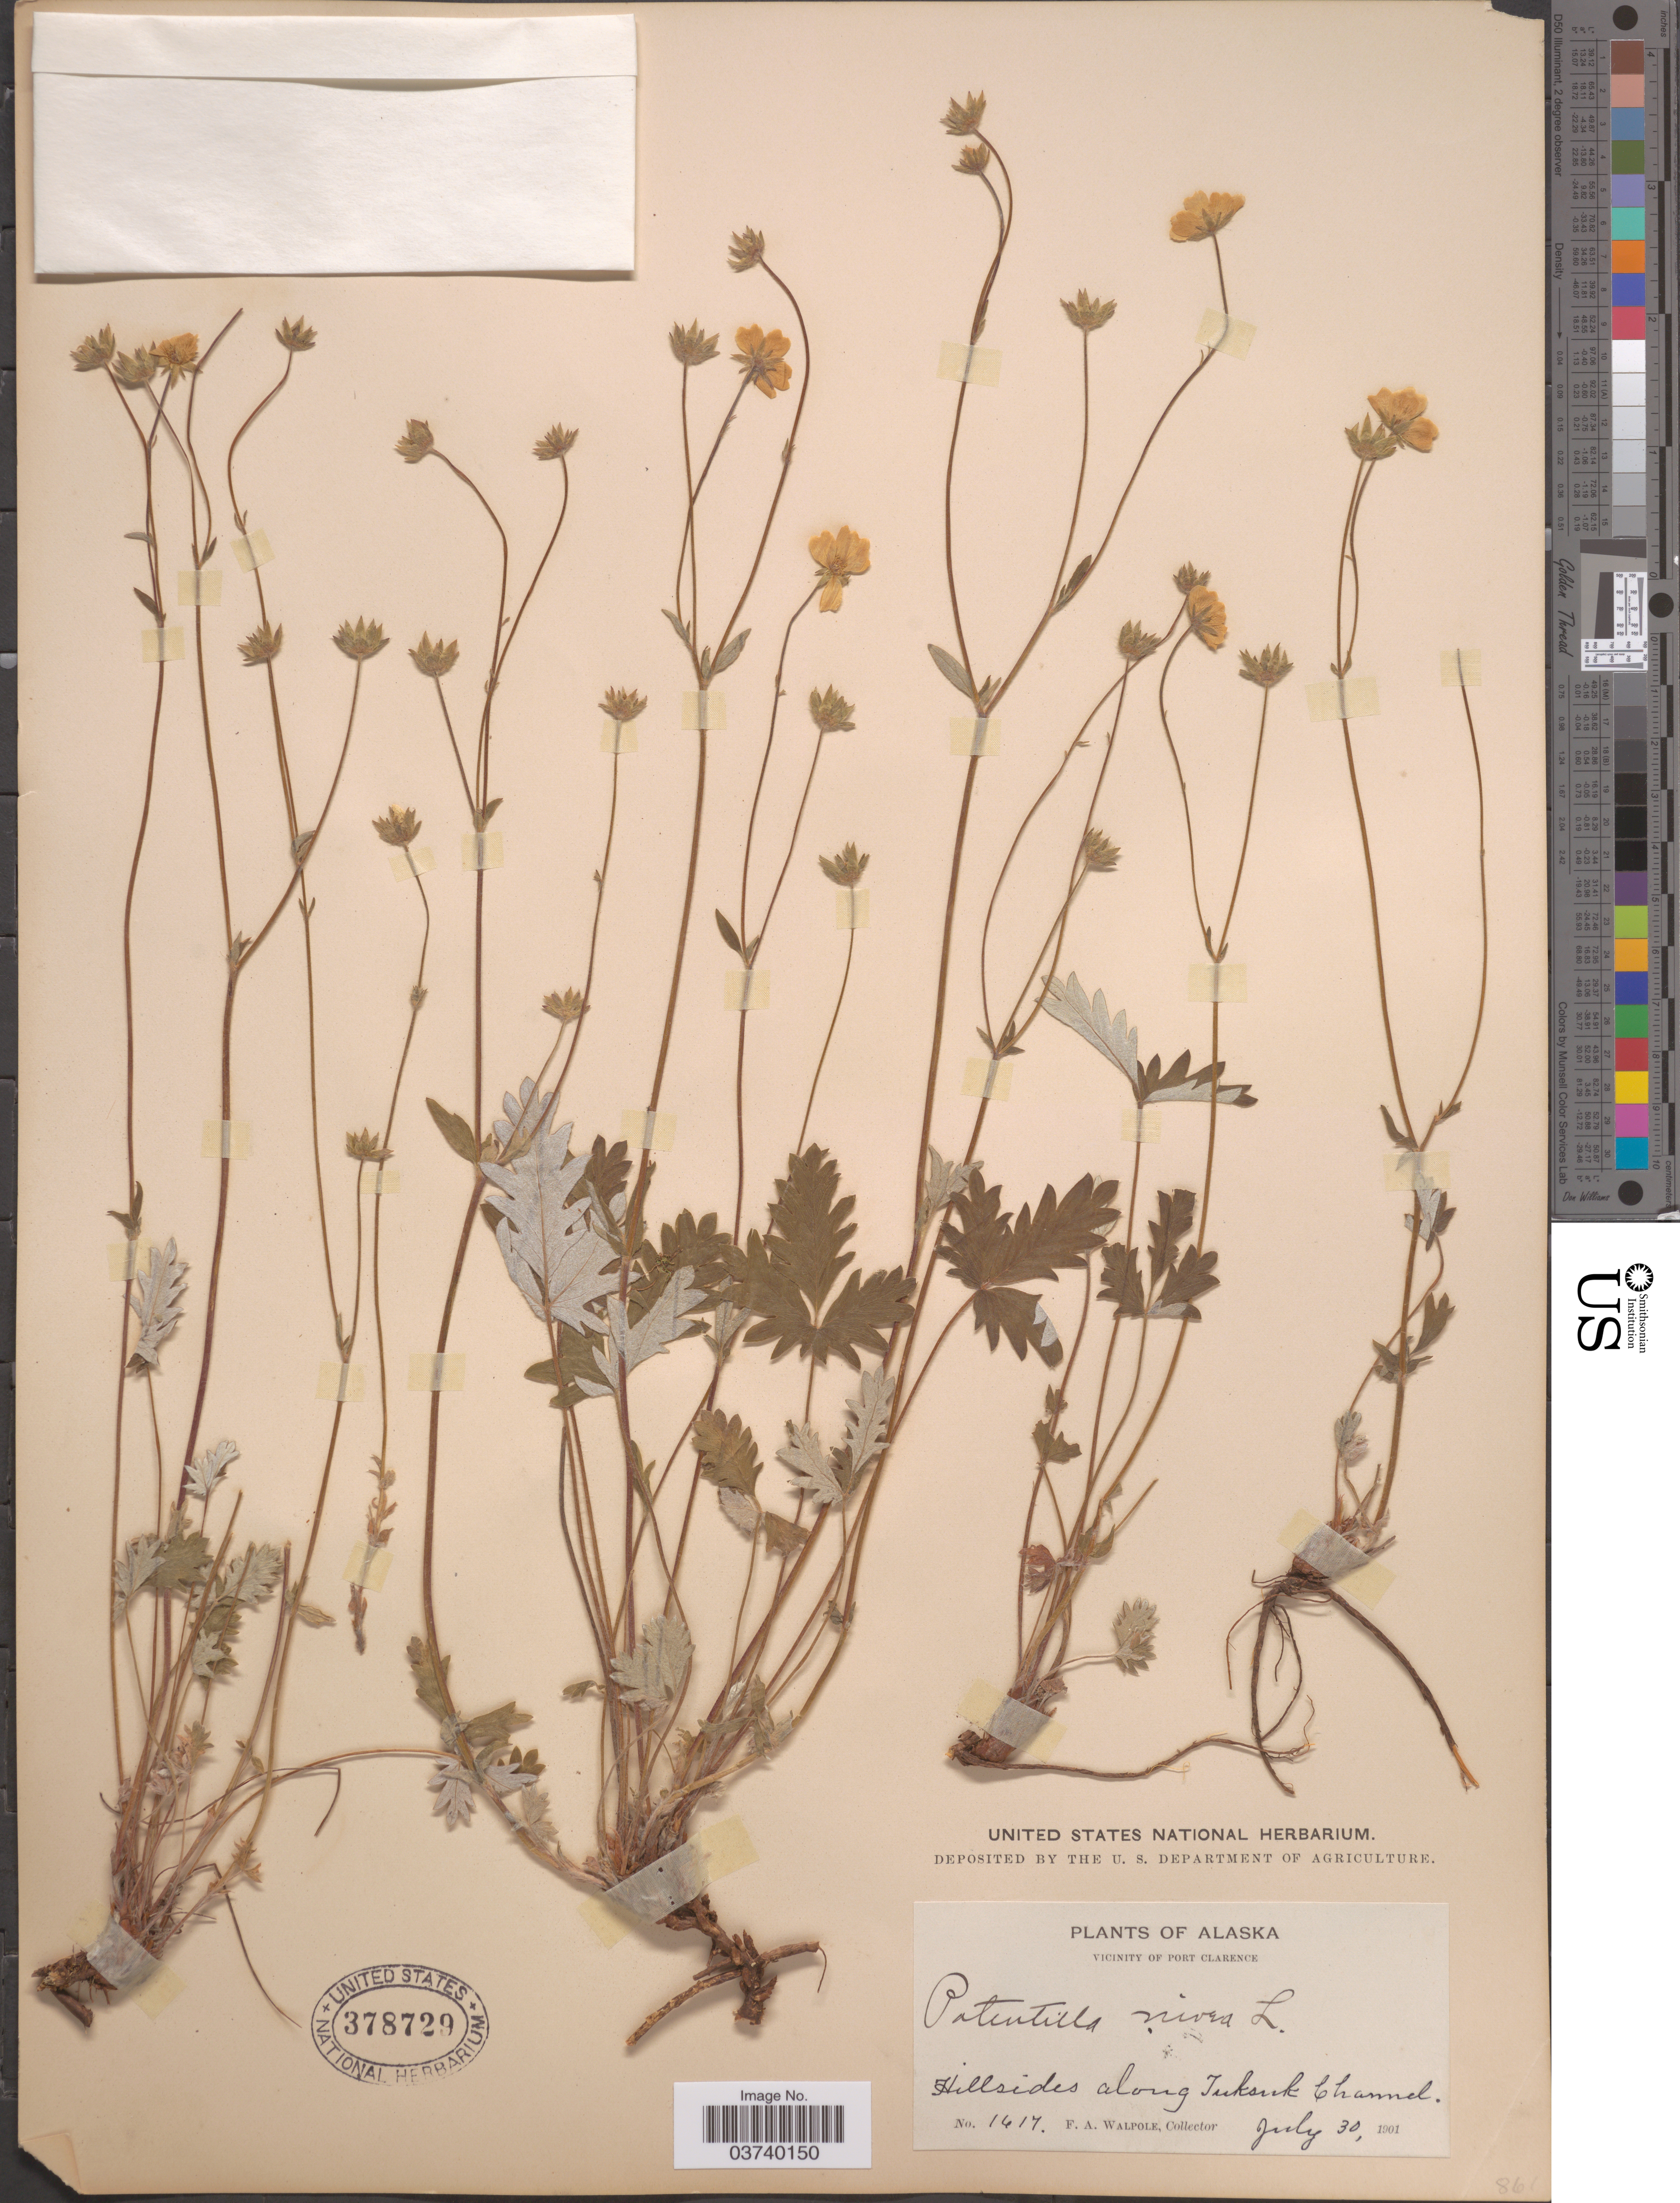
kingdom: Plantae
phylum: Tracheophyta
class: Magnoliopsida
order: Rosales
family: Rosaceae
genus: Potentilla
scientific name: Potentilla nivea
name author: L.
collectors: F. Walpole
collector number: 1617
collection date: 1901-07-30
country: United States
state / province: Alaska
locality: Vicinity of Port Clarence. Hillsides along Tuksuk Channel.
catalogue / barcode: US 378729